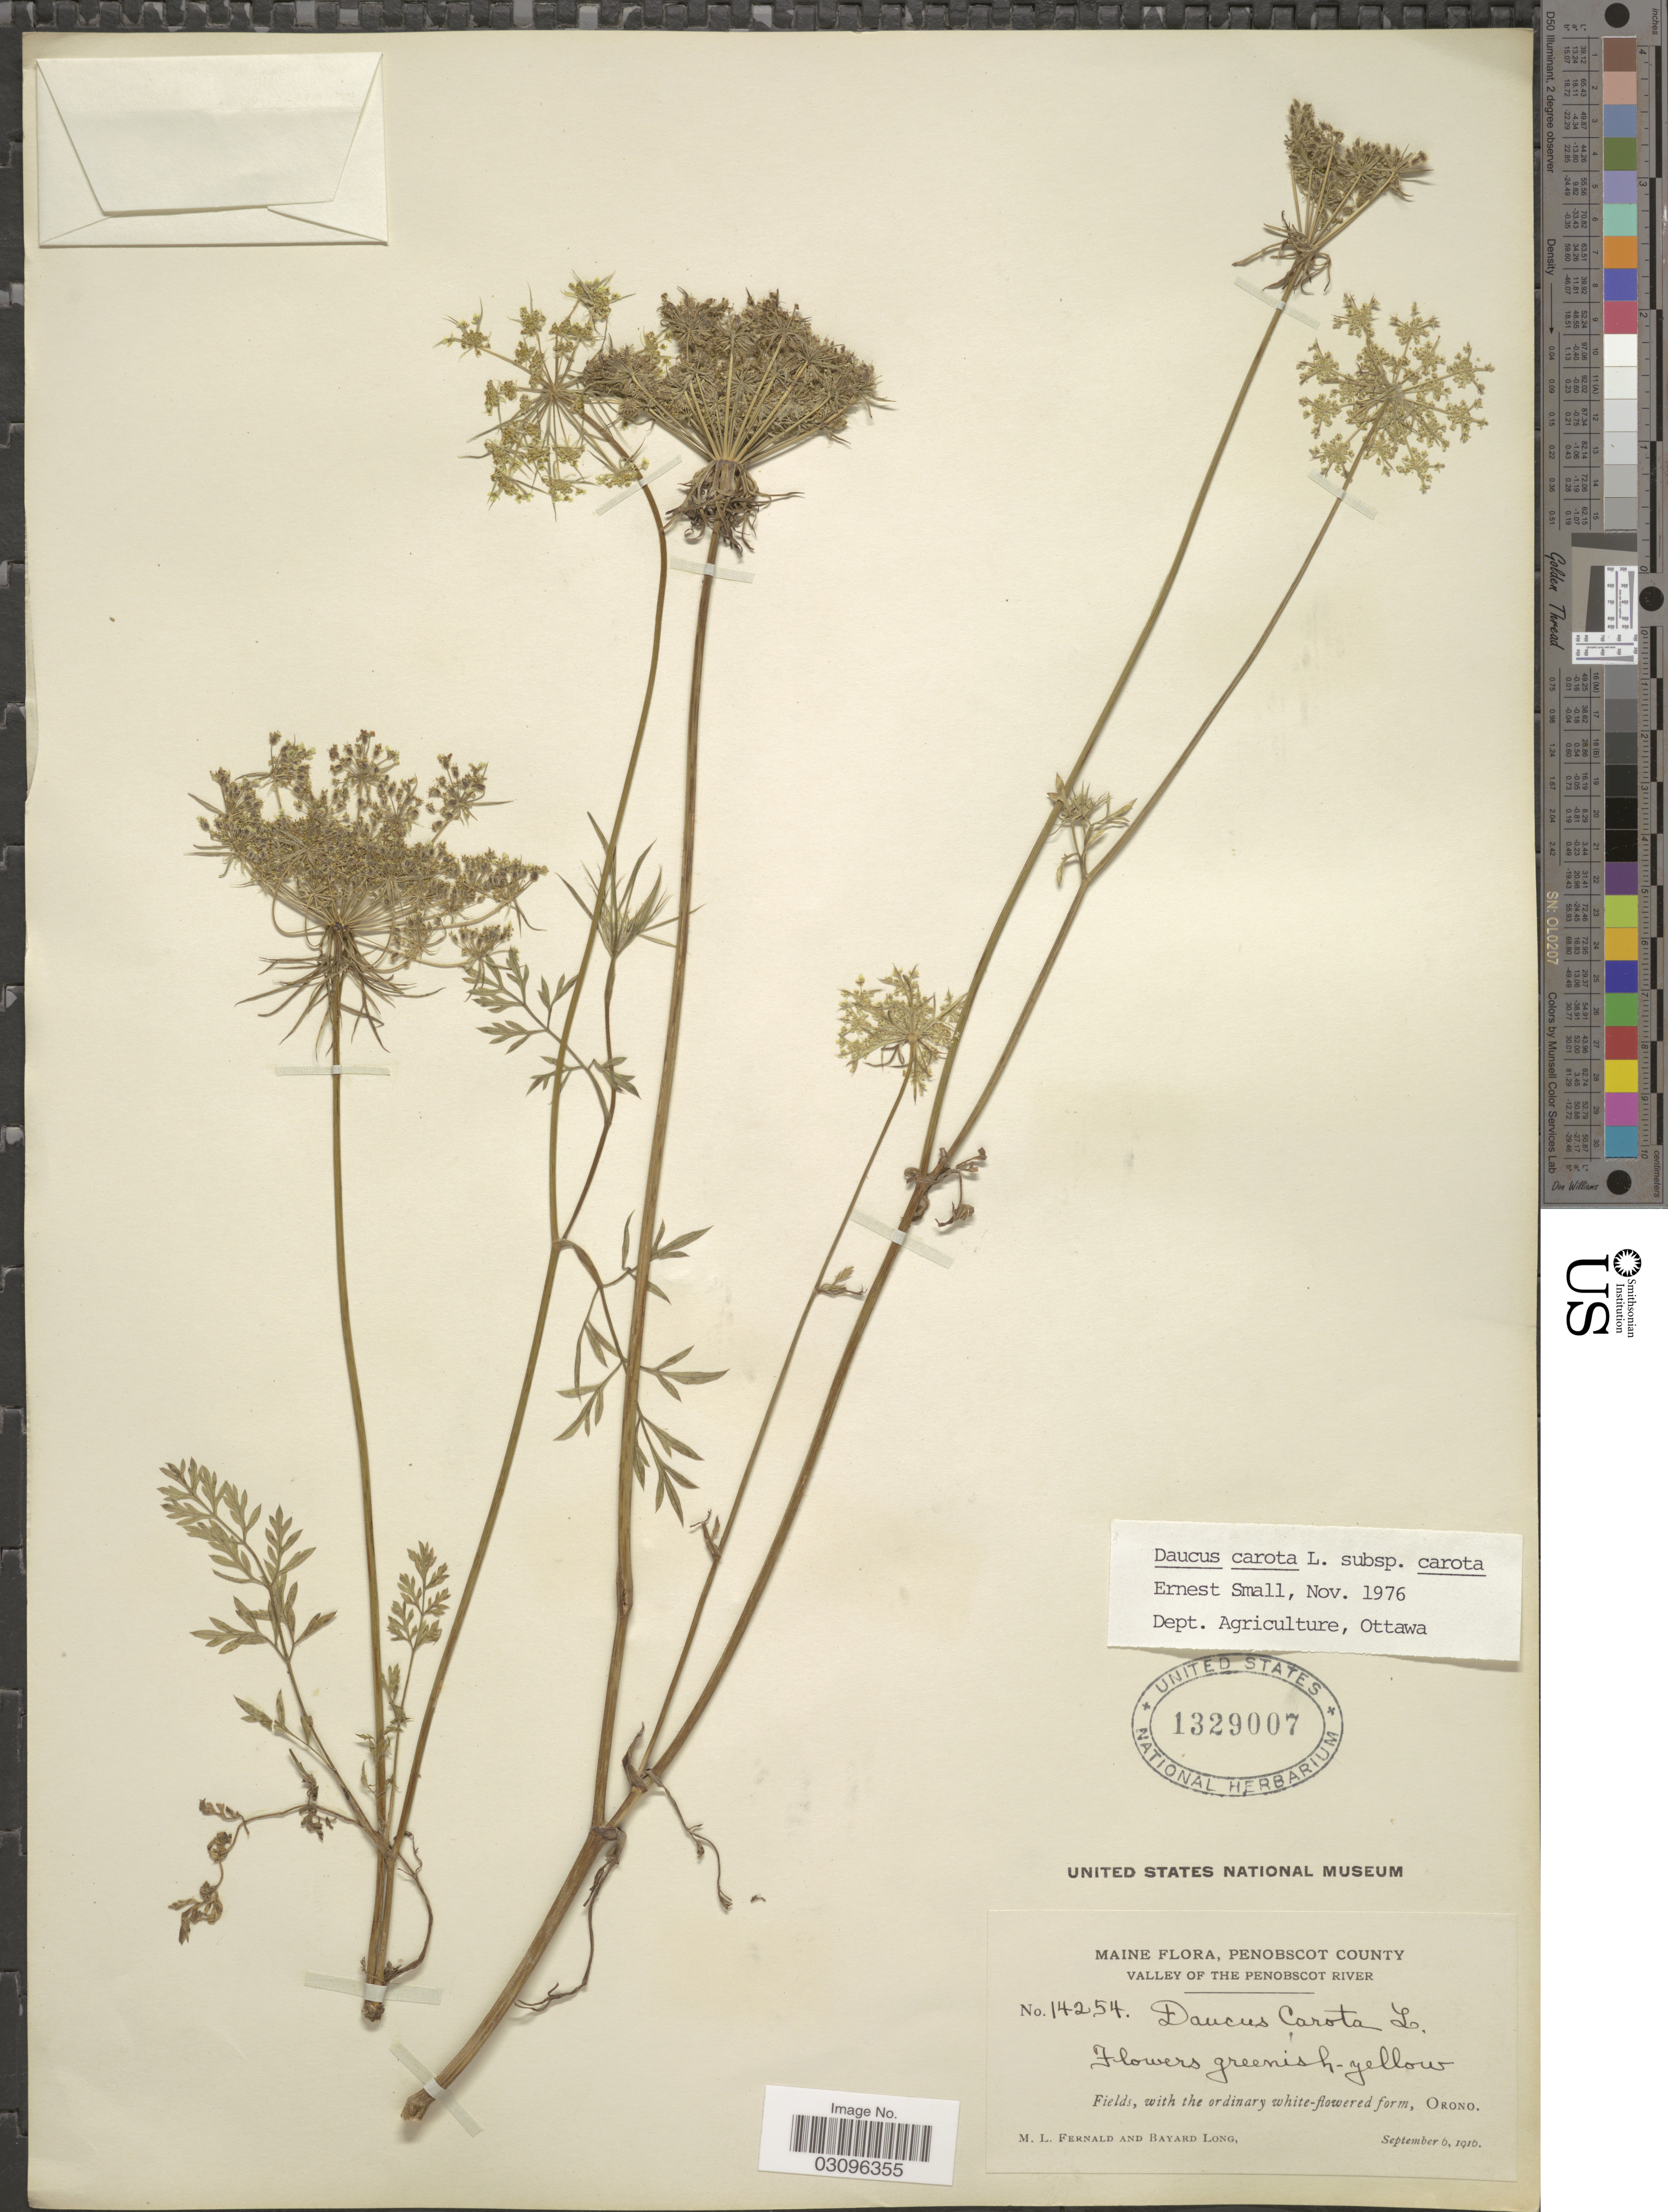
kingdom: Plantae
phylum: Tracheophyta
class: Magnoliopsida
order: Apiales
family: Apiaceae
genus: Daucus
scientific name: Daucus carota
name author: L.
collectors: M. L. Fernald & B. Long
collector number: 14254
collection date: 1916-09-06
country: United States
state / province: Maine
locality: Penobscot County. Valley of the Penobscot River. Orono.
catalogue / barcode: US 1329007